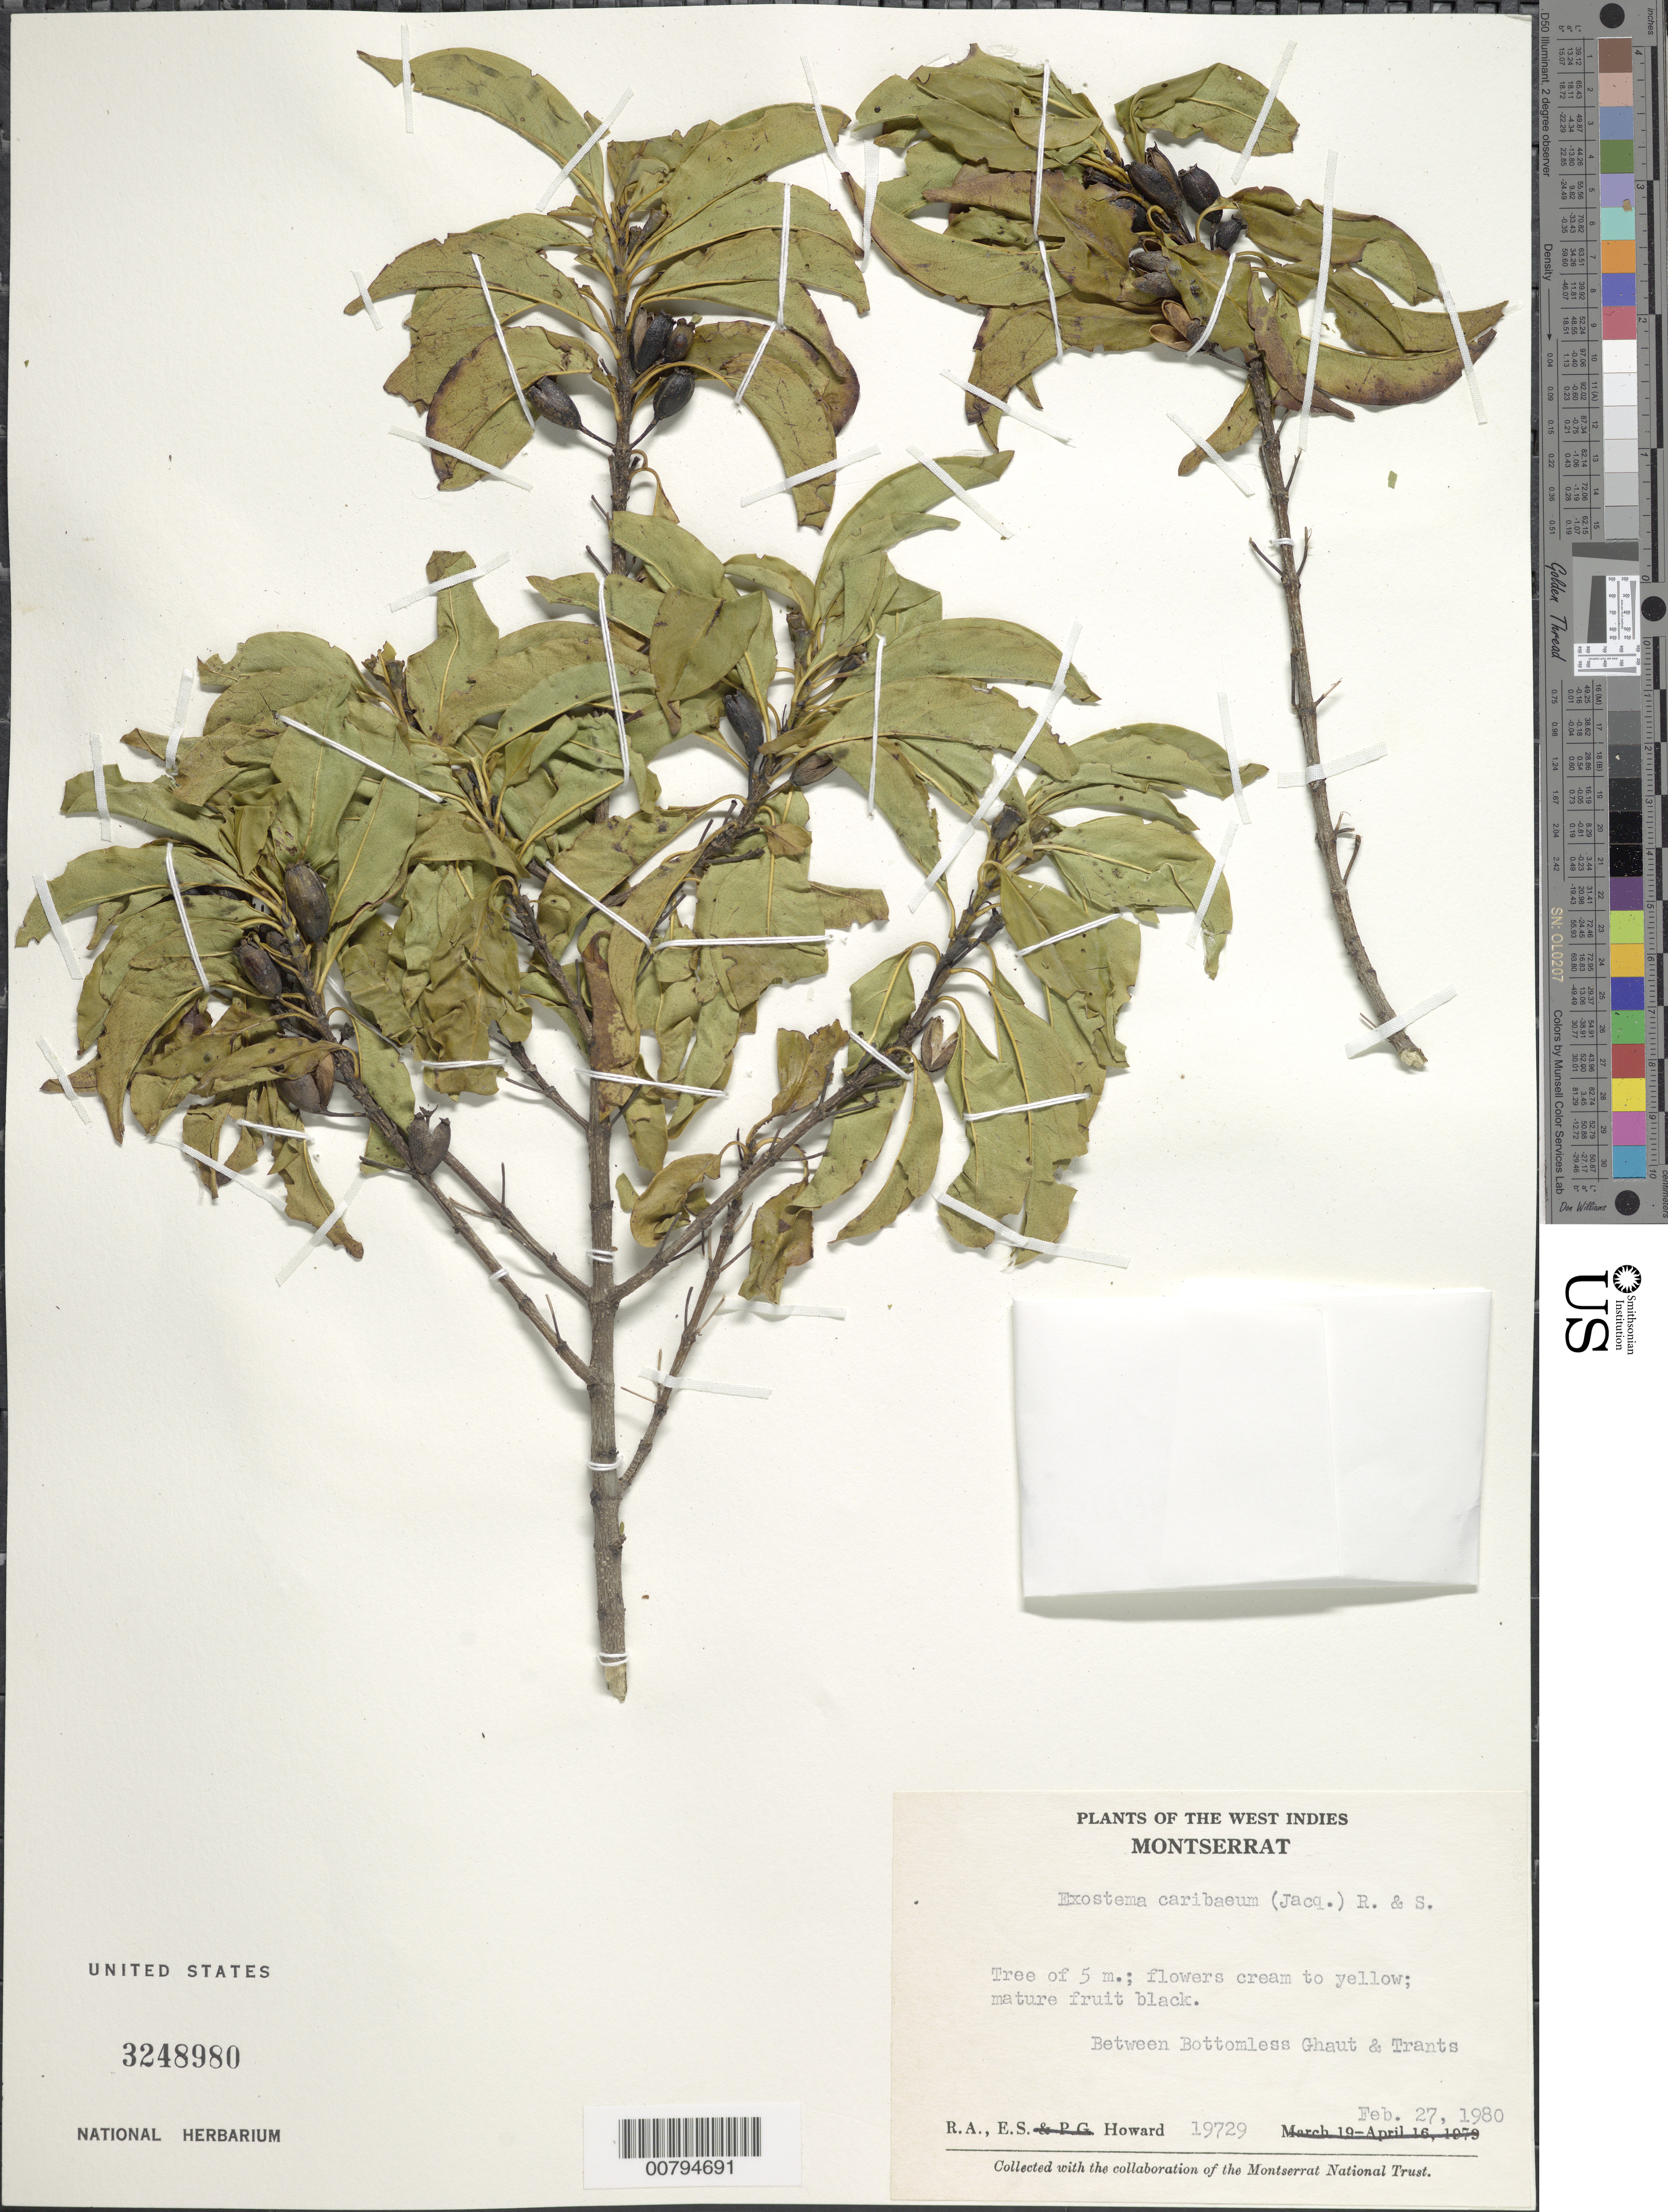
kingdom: Plantae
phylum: Tracheophyta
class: Magnoliopsida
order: Gentianales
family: Rubiaceae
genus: Exostema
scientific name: Exostema caribaeum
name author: (Jacq.) Roem. & Schult.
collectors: R. A. Howard & E. S. Howard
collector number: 19729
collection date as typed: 27 Feb 1980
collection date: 1980-02-27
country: Montserrat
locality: Between Bottomless Ghaut and Trants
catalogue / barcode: US 324980